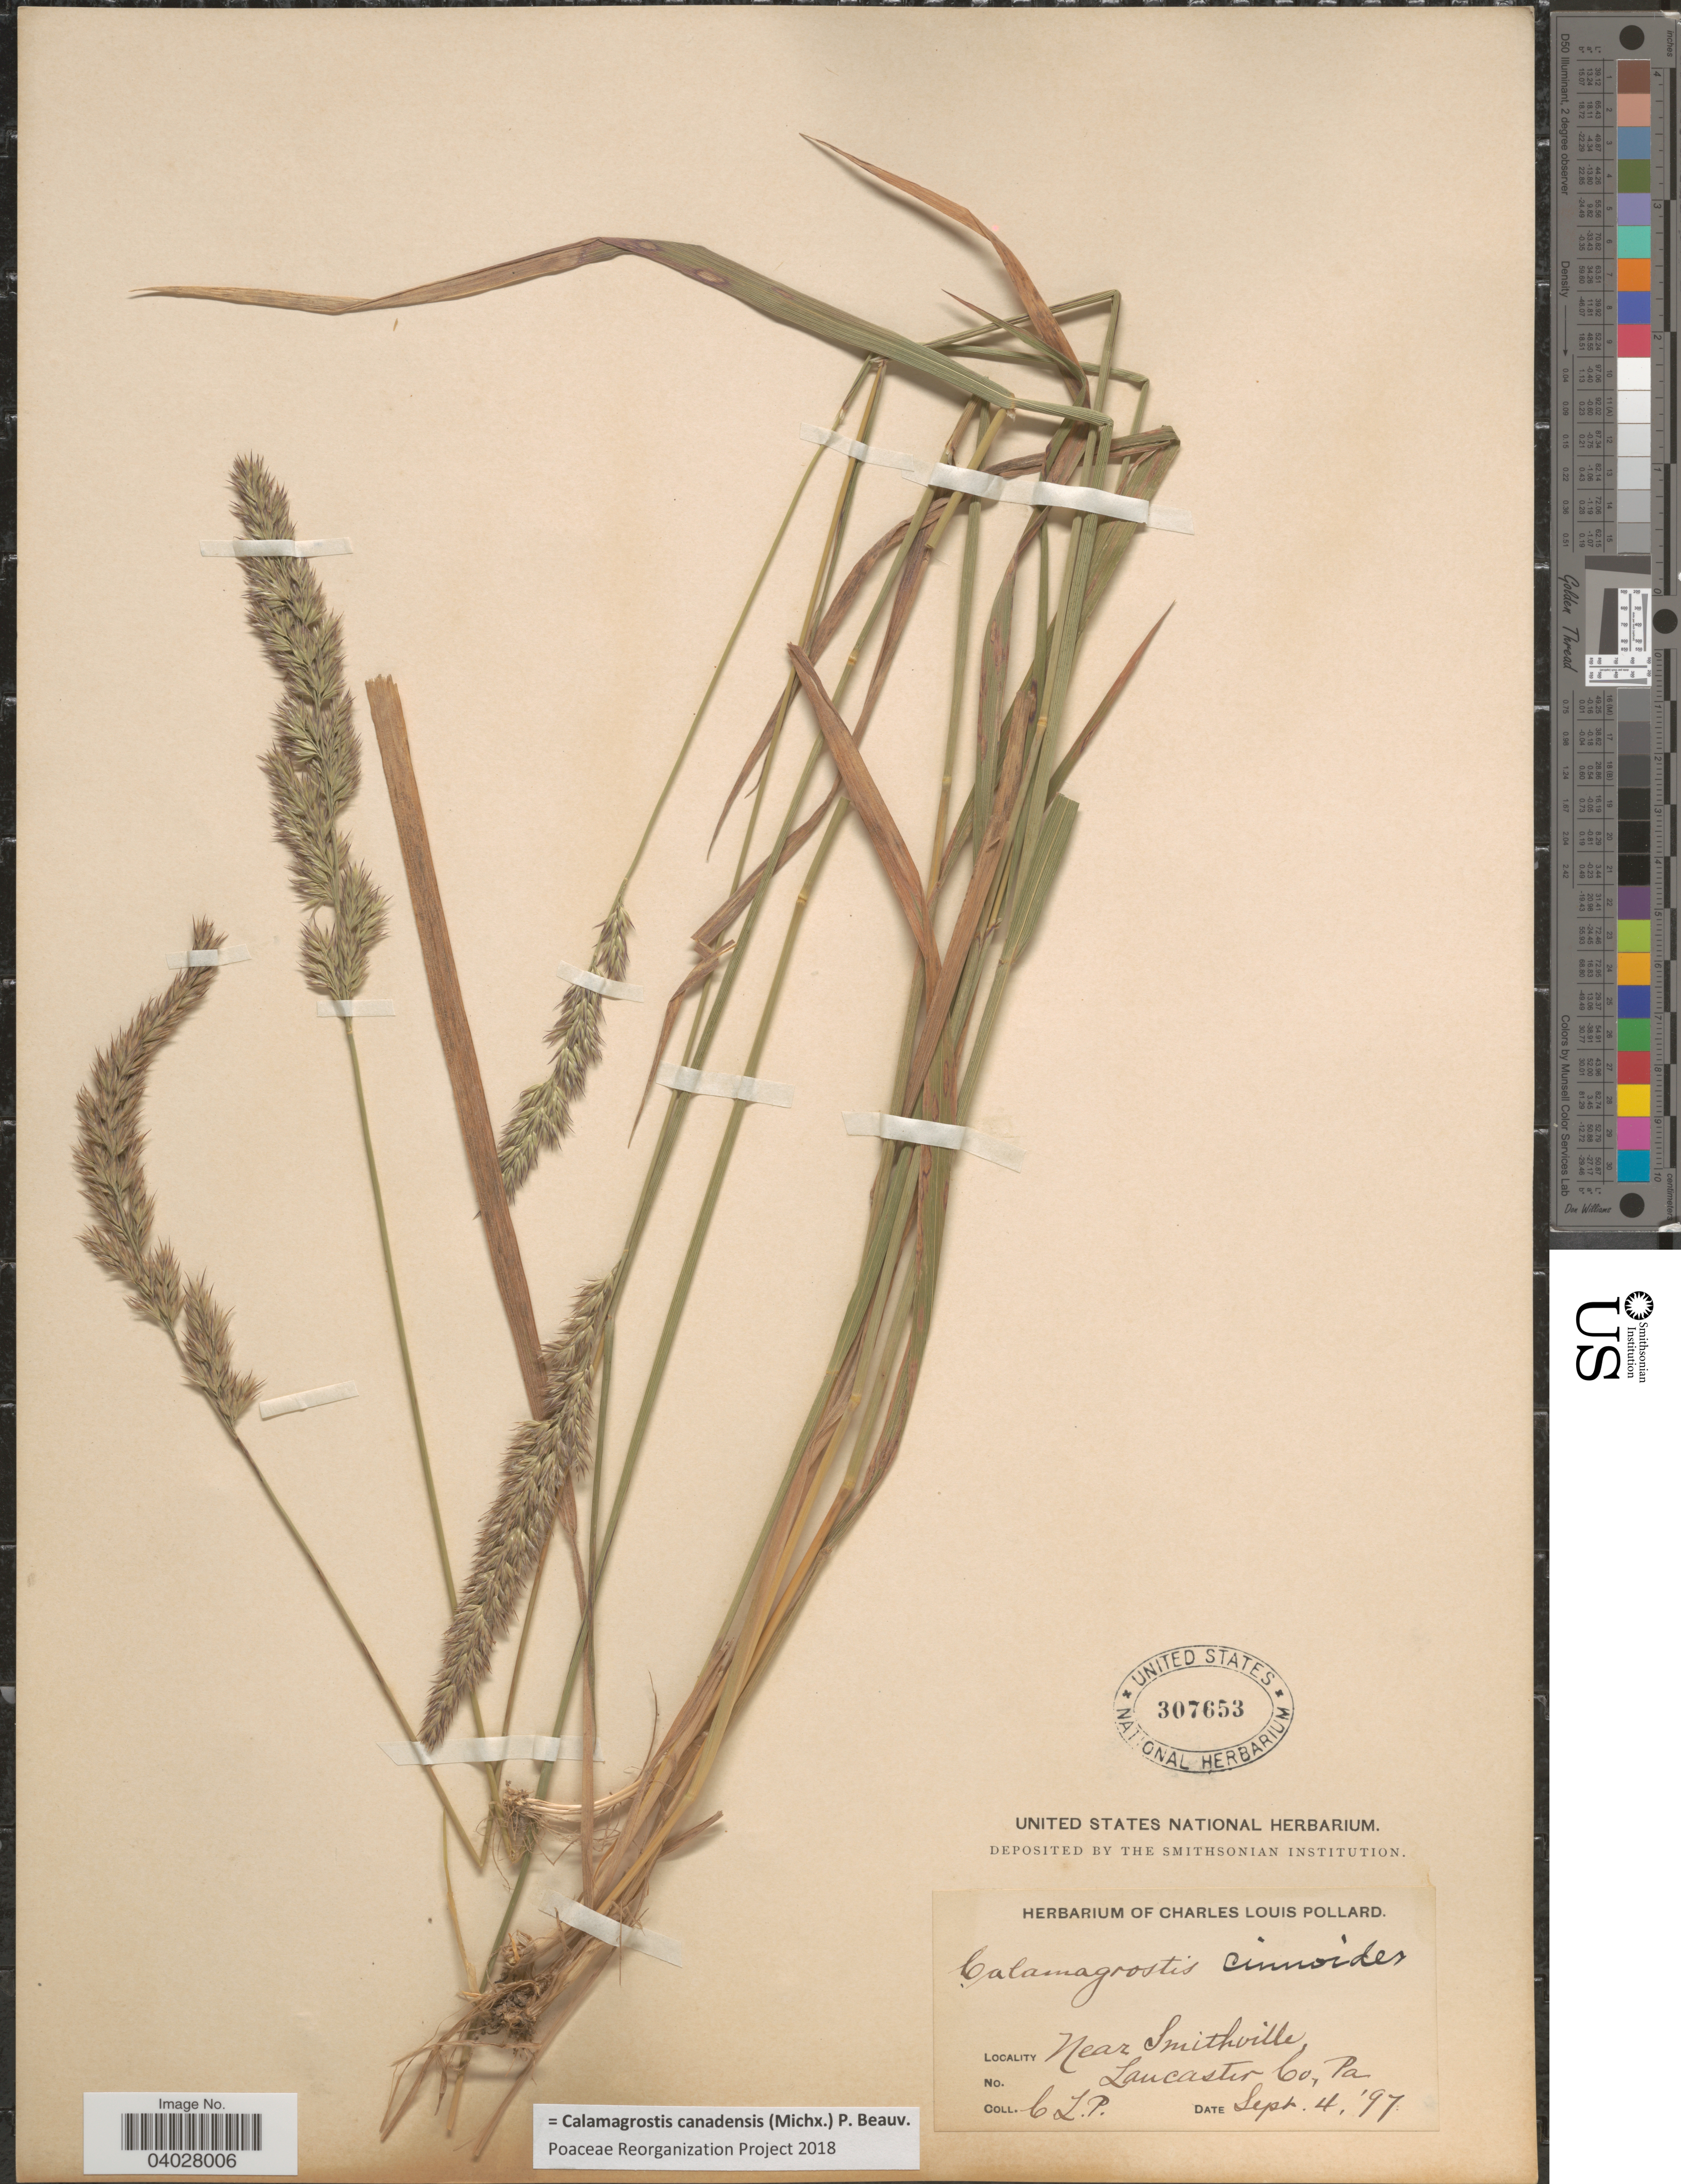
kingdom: Plantae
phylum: Tracheophyta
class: Liliopsida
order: Poales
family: Poaceae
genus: Calamagrostis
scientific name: Calamagrostis canadensis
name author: (Michx.) P. Beauv.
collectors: C. L. Pollard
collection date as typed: Transcribed d/m/y: 4/9/97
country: United States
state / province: Pennsylvania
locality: Near Smithville. Lancaster Co.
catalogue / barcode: US 307653